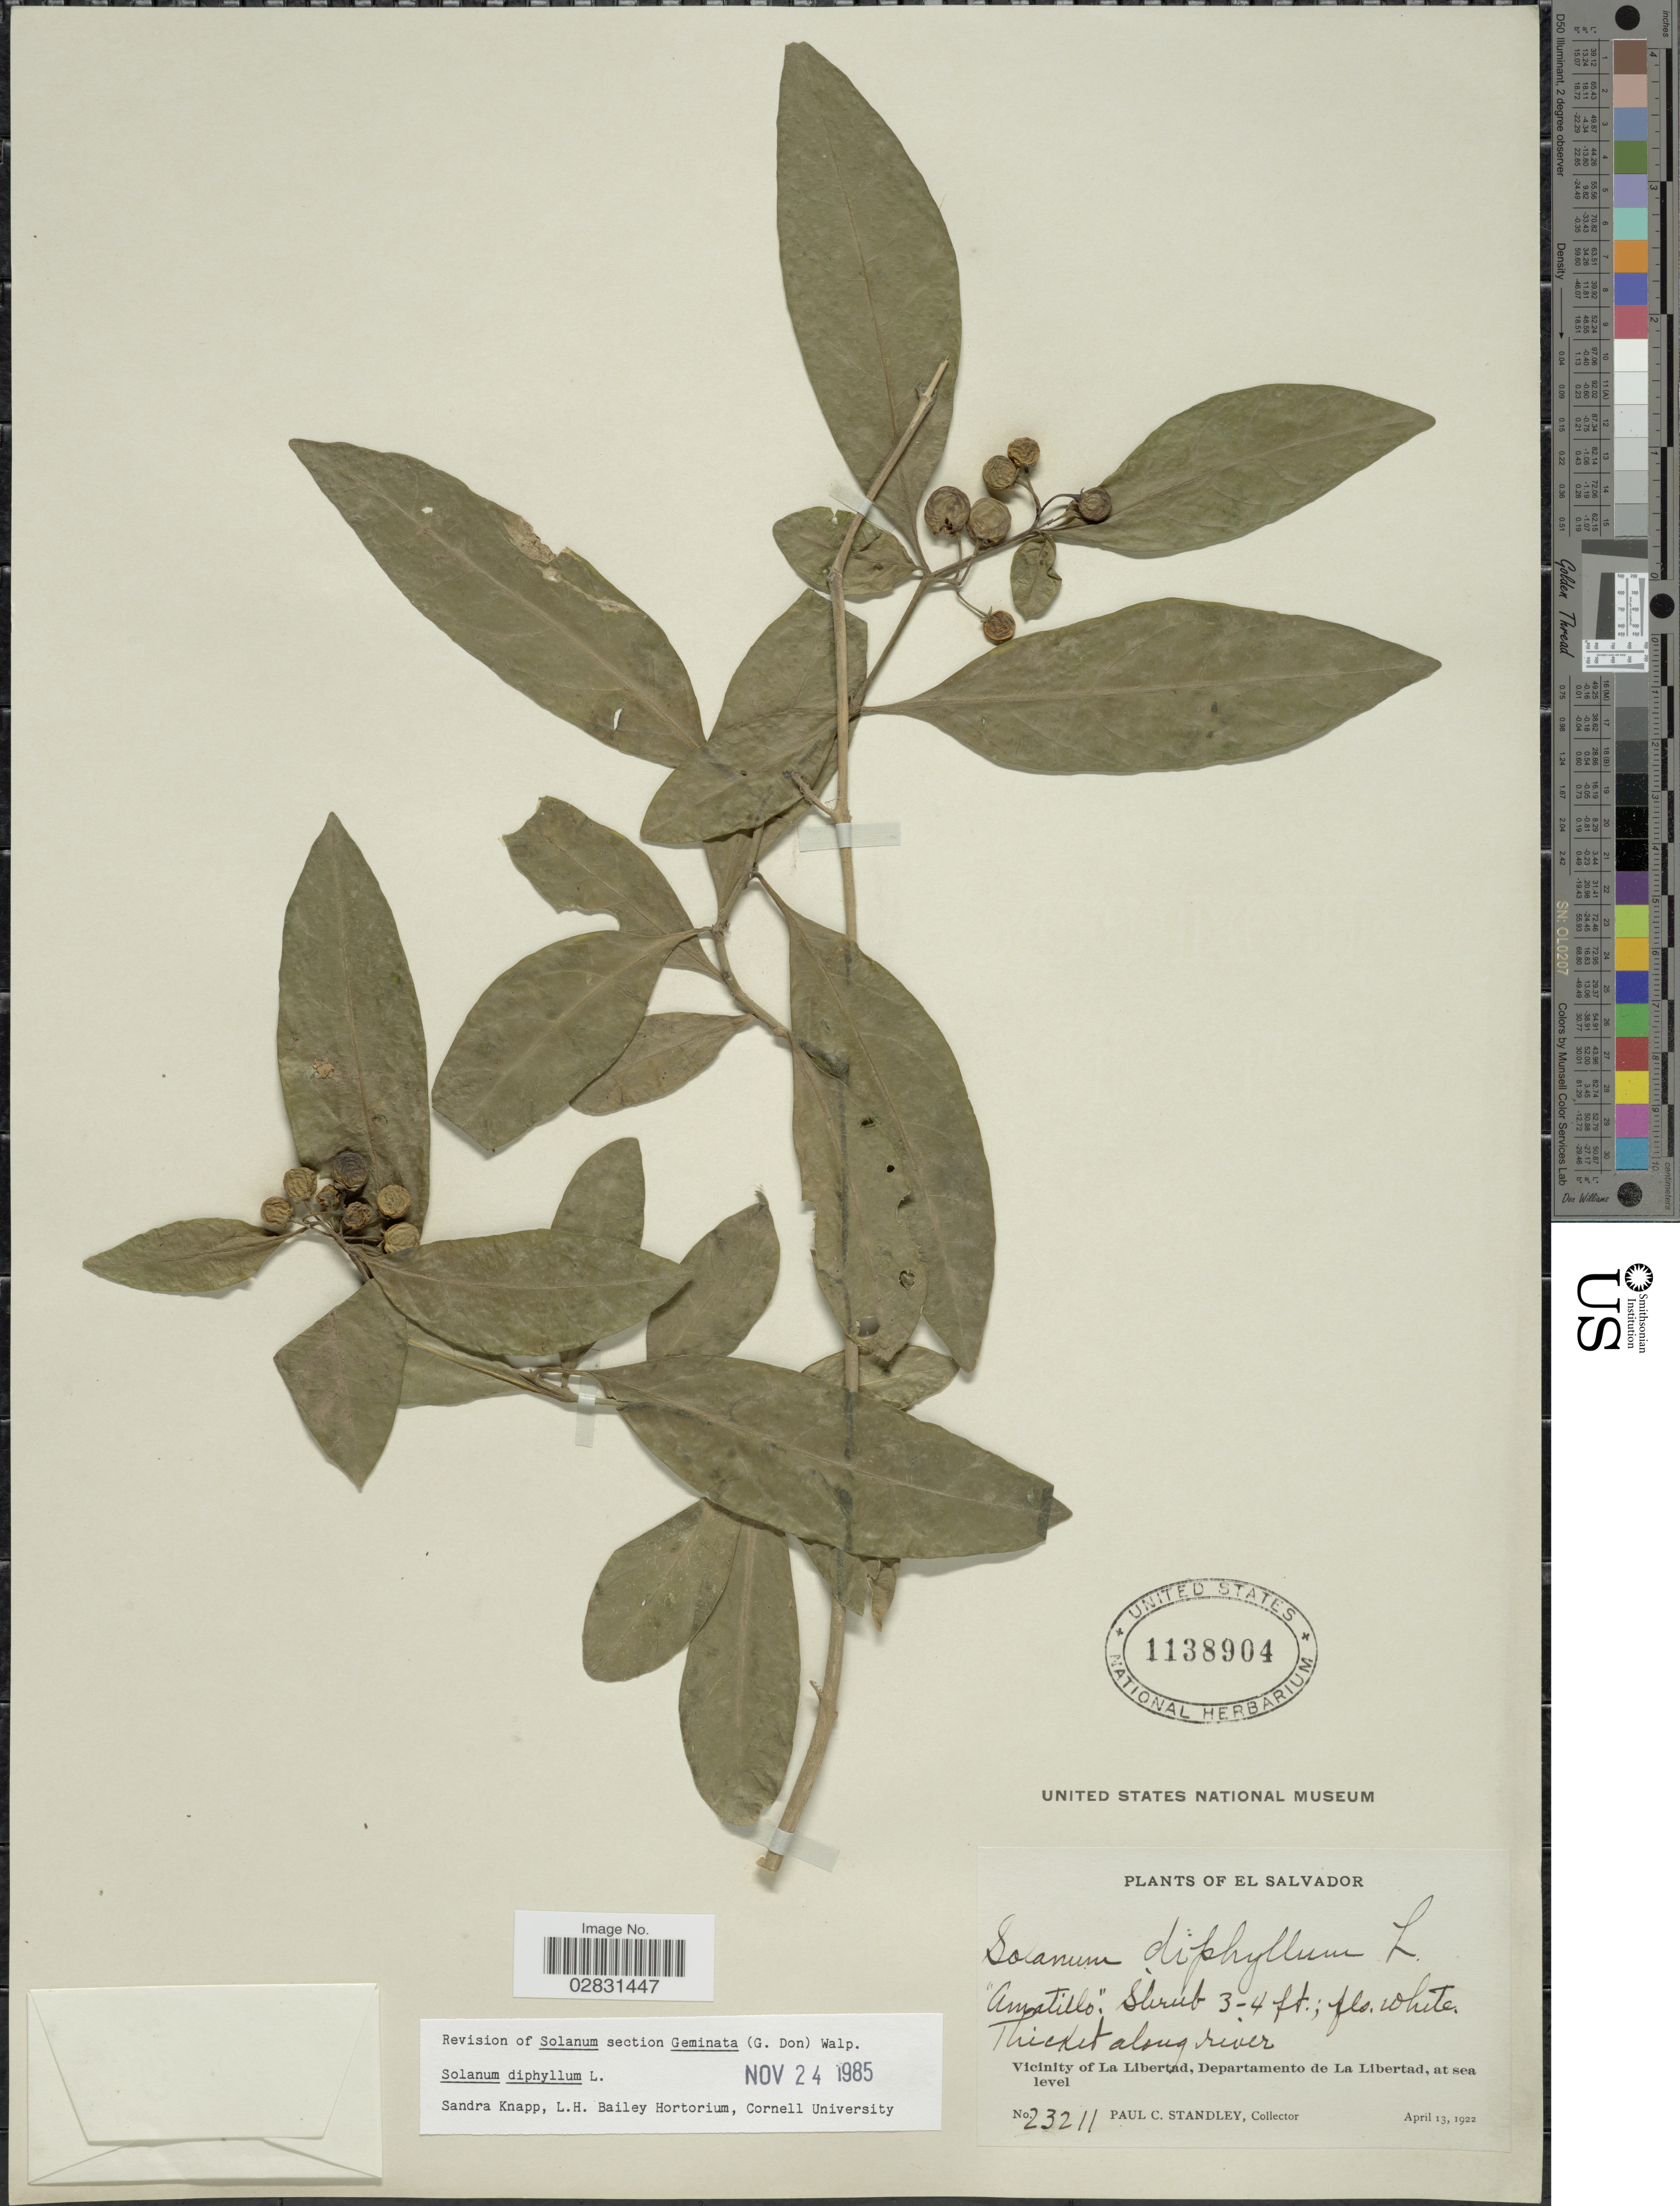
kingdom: Plantae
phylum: Tracheophyta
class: Magnoliopsida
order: Solanales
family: Solanaceae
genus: Solanum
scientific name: Solanum diphyllum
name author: L.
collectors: P. C. Standley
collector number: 23211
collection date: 1922-04-13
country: El Salvador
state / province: La Libertad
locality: Vicinity of La Libertad, Departamento de La Libertad.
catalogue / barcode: US 1138904